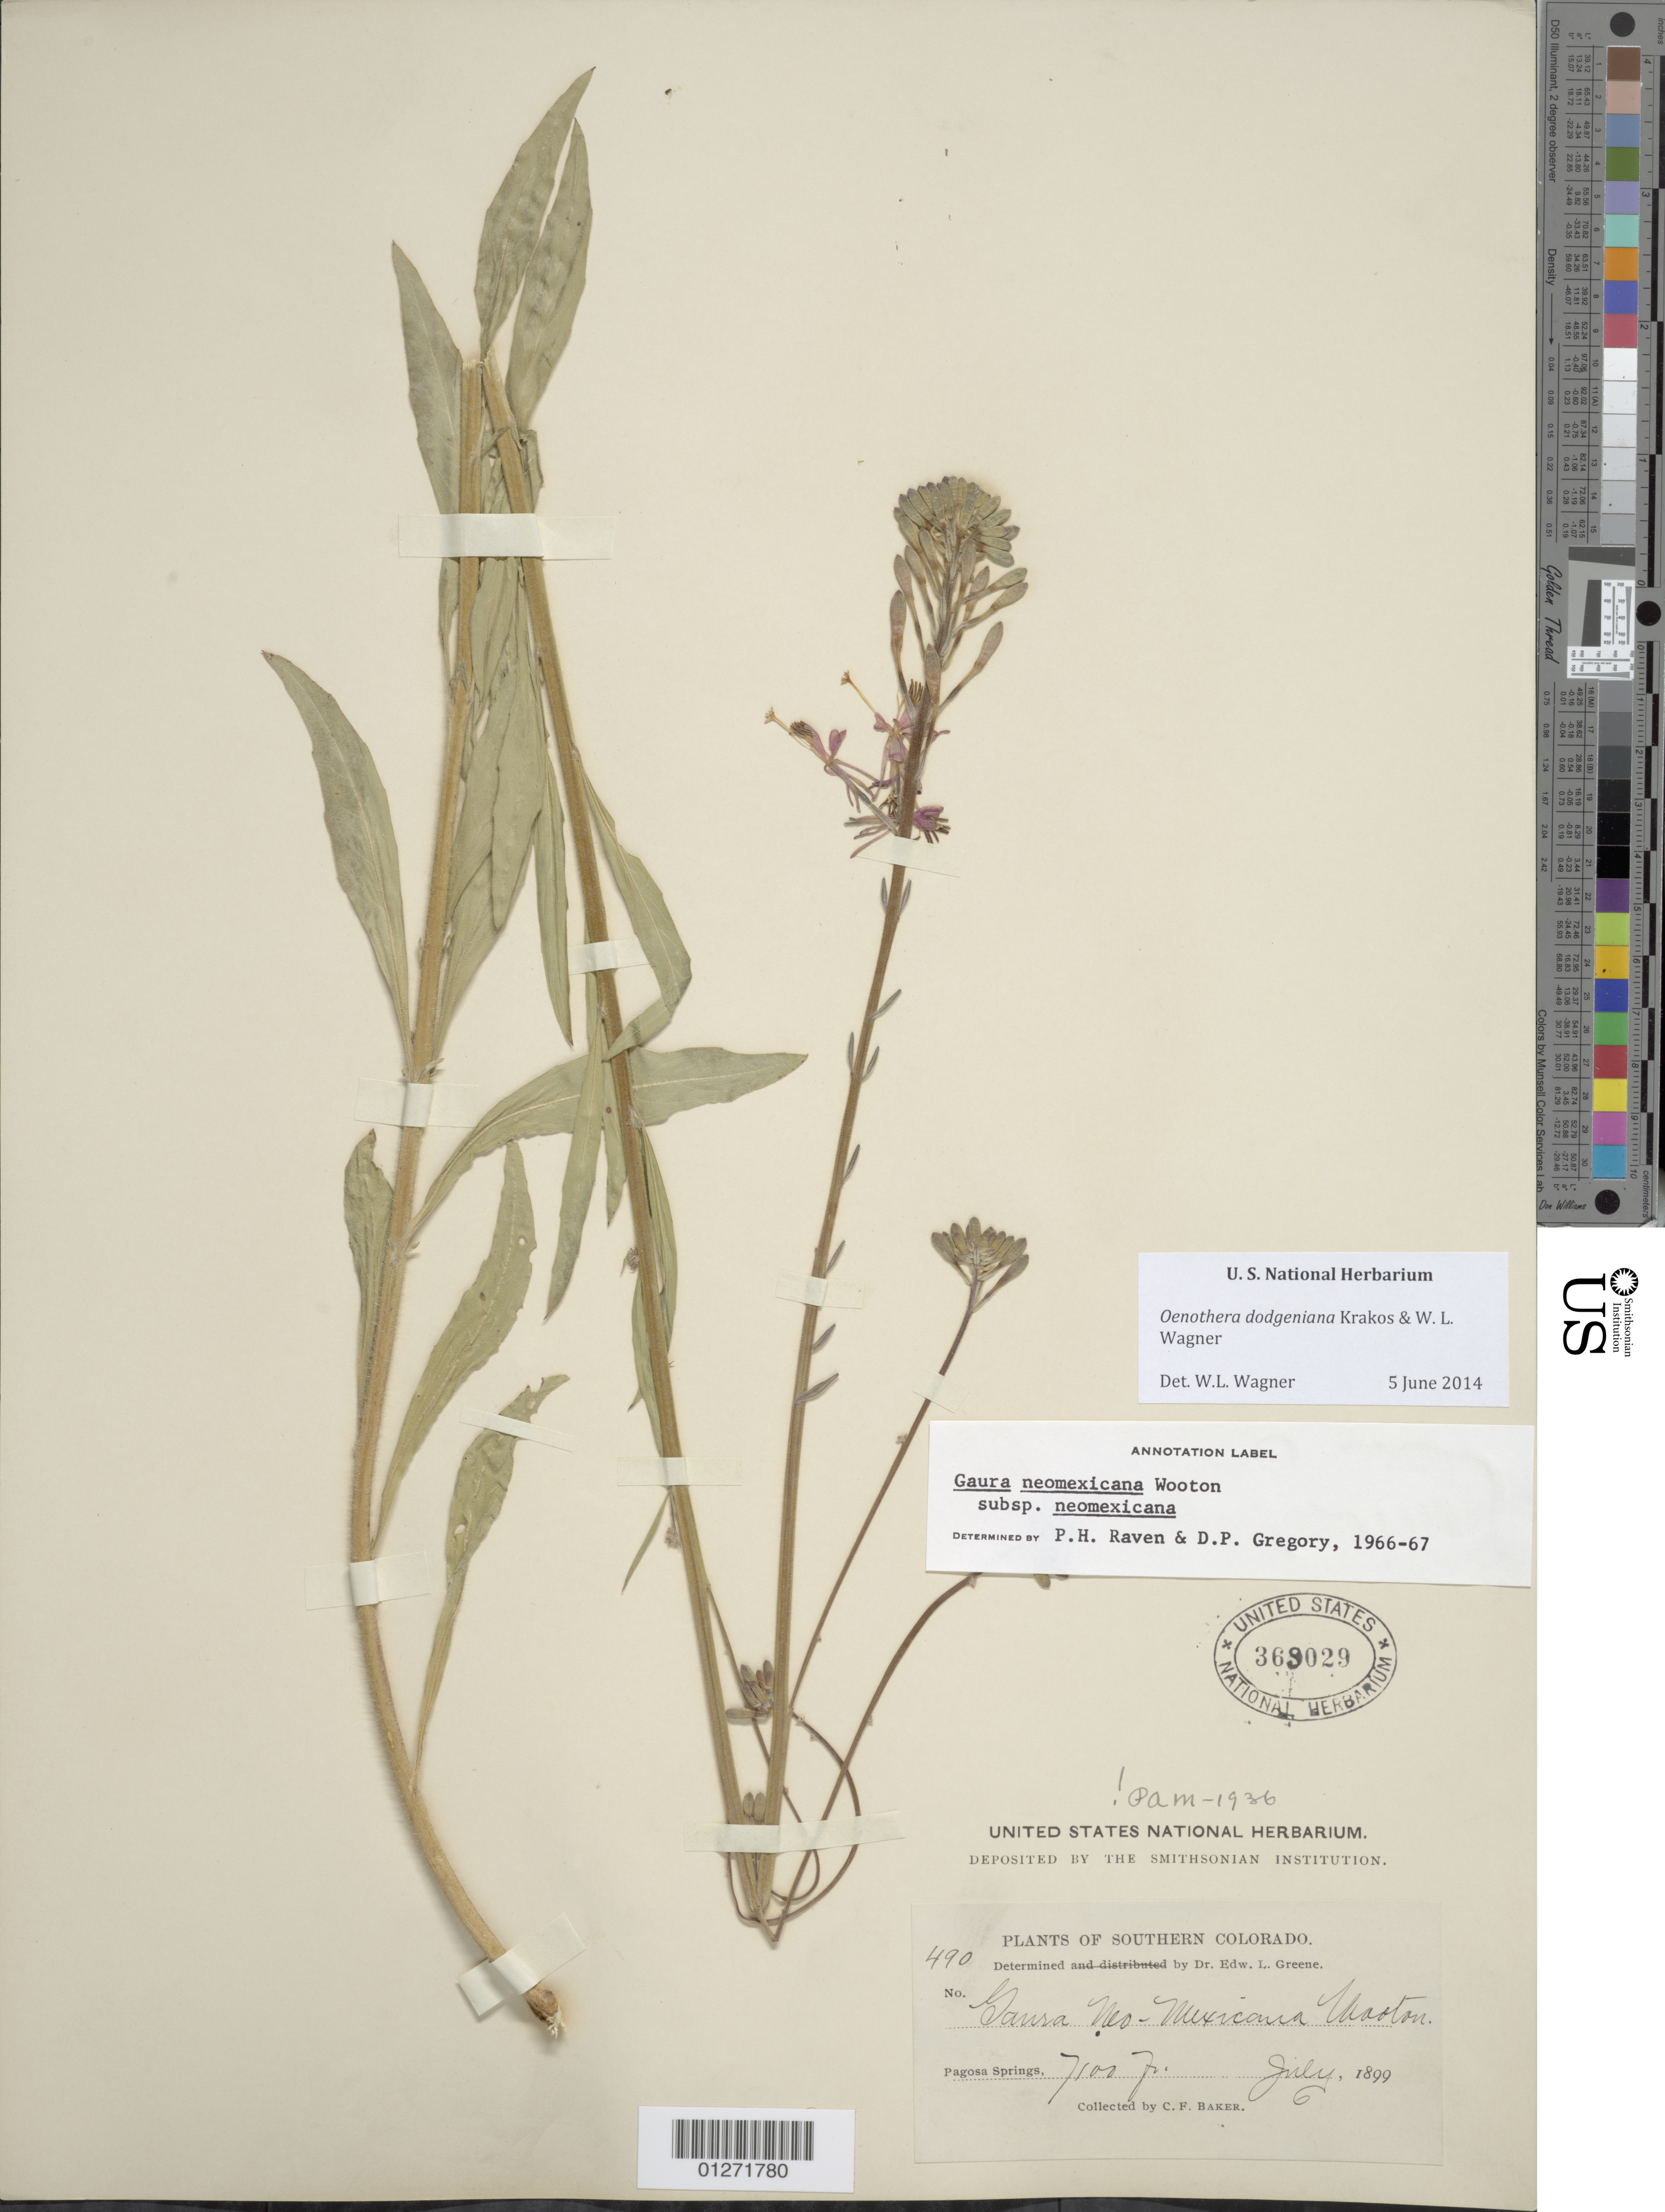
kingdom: Plantae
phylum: Tracheophyta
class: Magnoliopsida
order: Myrtales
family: Onagraceae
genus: Oenothera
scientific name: Oenothera dodgeniana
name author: Krakos & W.L. Wagner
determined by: Wagner, W. L., (BOT), Smithsonian Institution - National Museum of Natural History (UNITED STATES)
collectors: C. F. Baker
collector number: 490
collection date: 1899-07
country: United States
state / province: Colorado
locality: Pagosa Springs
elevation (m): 2164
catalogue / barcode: US 369029